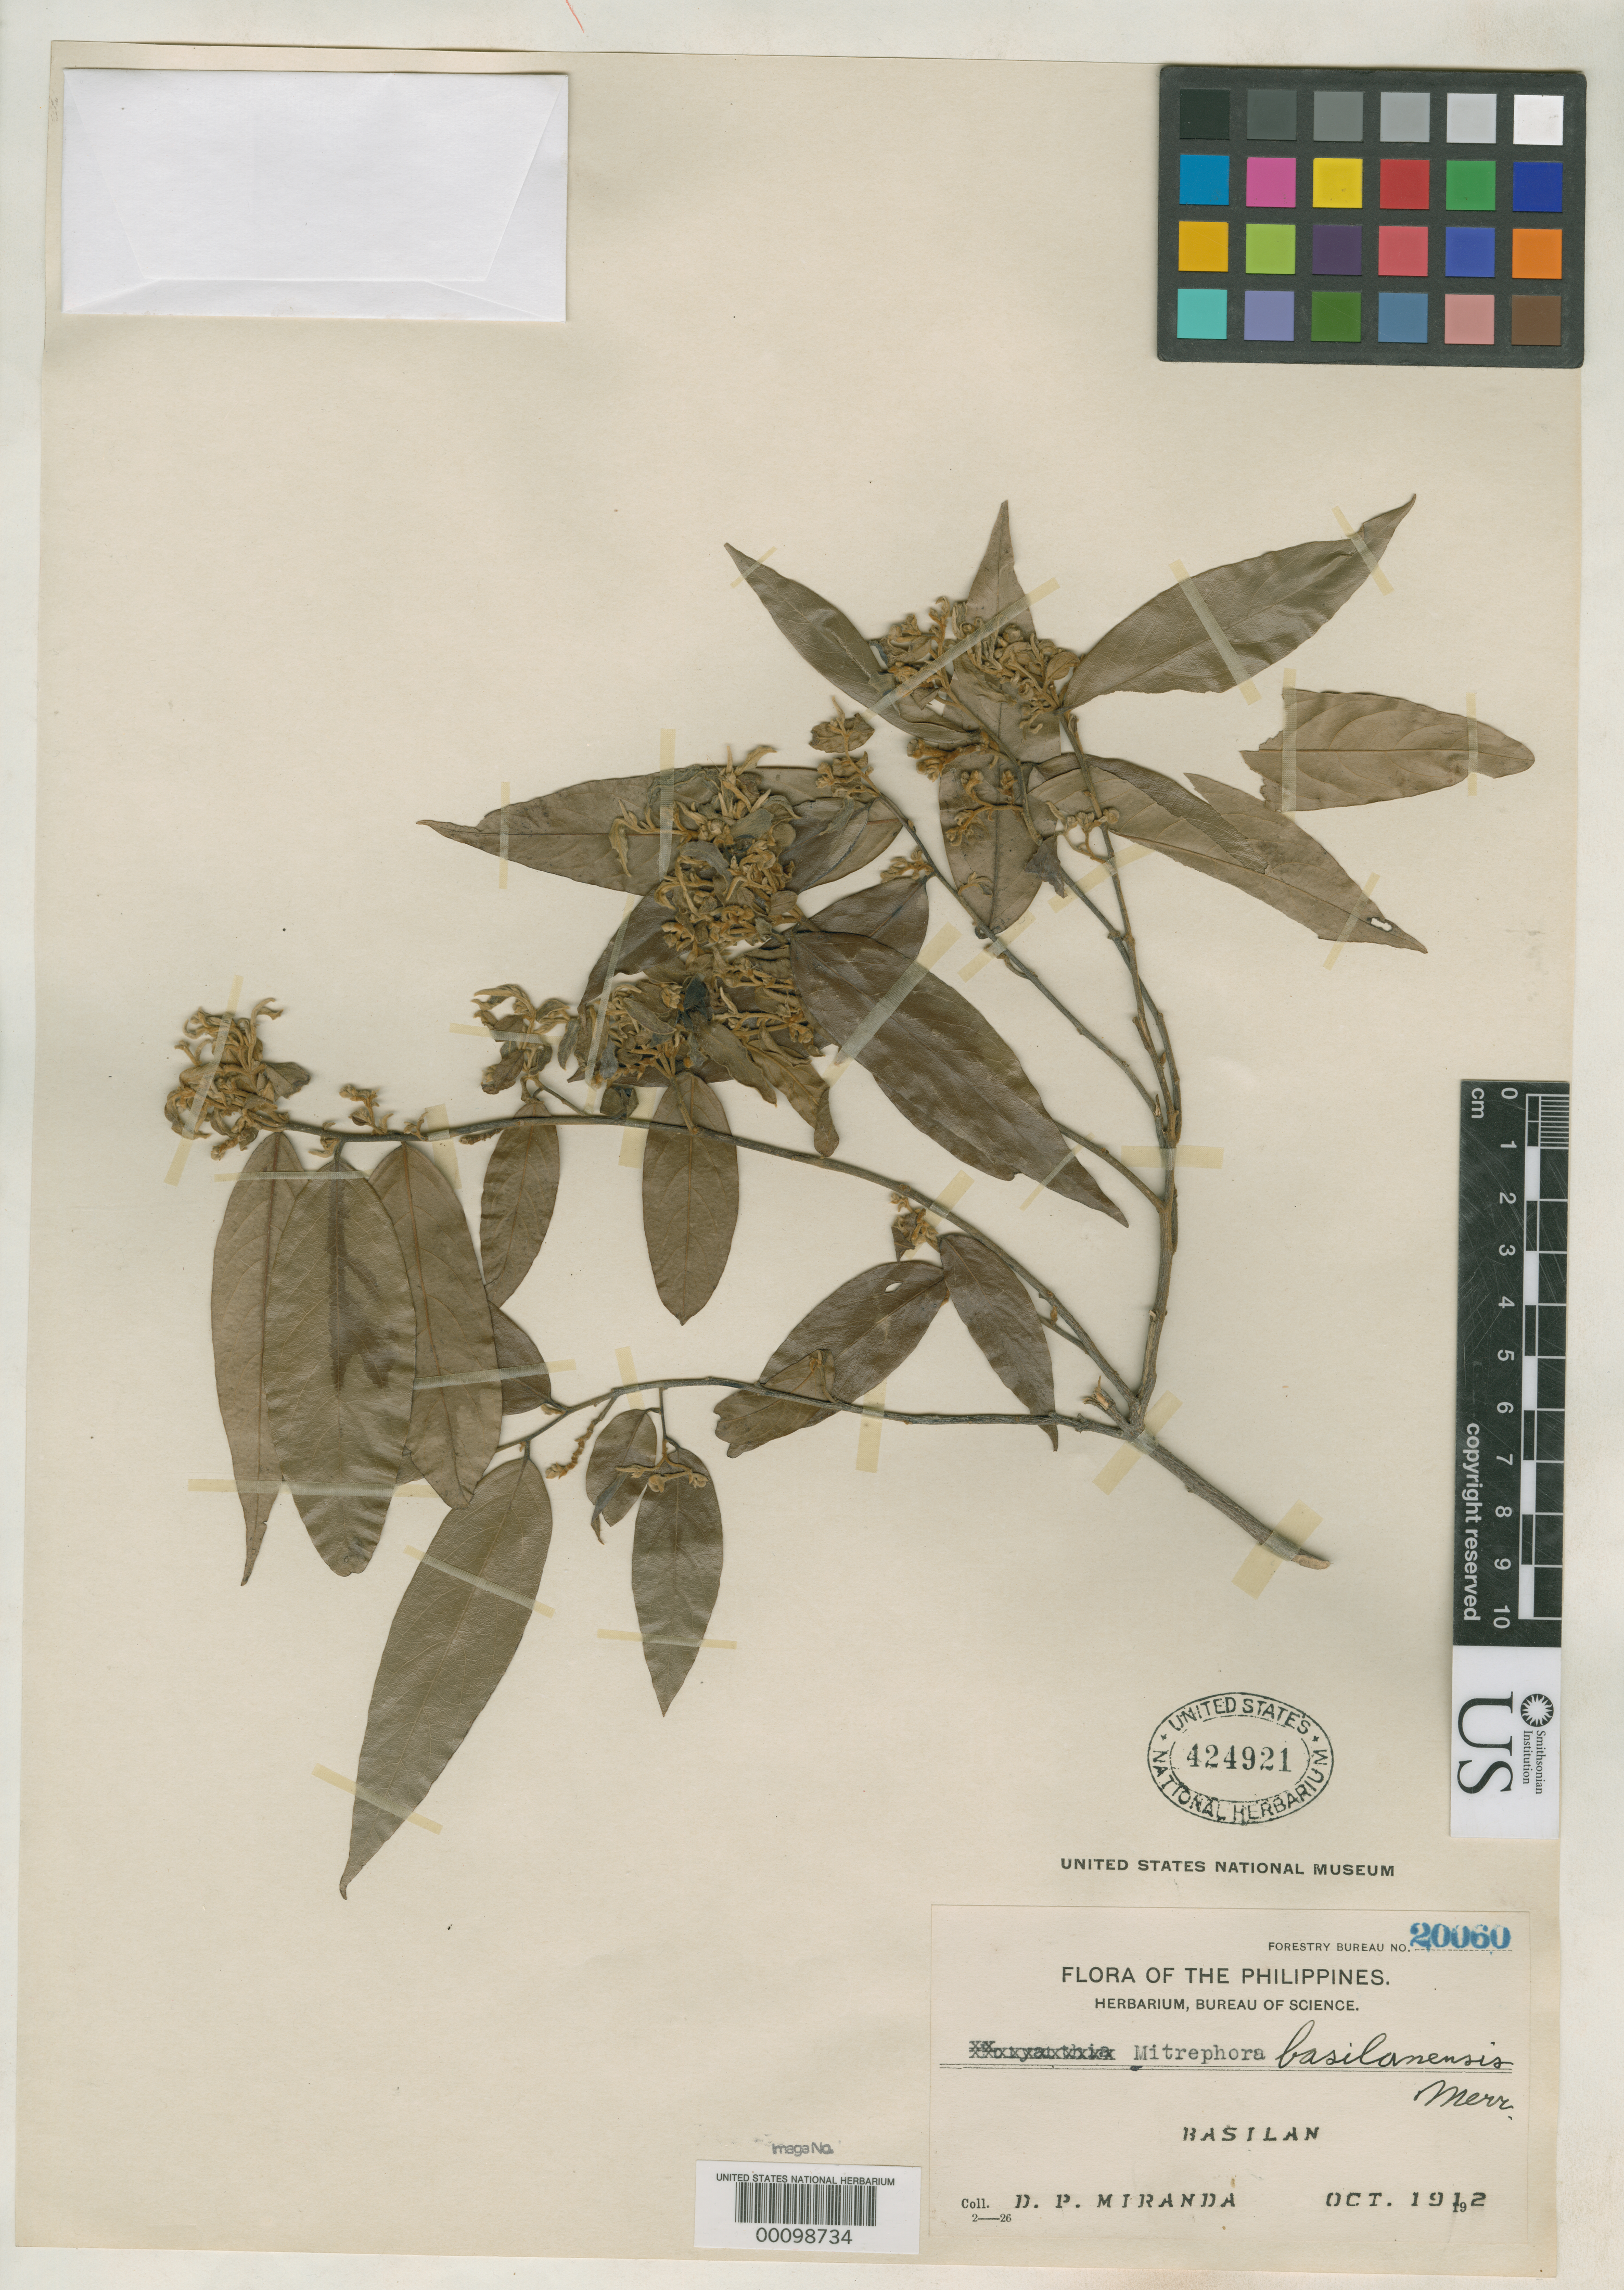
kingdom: Plantae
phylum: Tracheophyta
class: Magnoliopsida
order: Magnoliales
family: Annonaceae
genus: Mitrephora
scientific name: Mitrephora basilanensis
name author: Merr.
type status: Isotype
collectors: D. P. Miranda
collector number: For. Bur. 20060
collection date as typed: Oct 1912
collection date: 1912-10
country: Philippines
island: Basilan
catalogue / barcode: US 424921